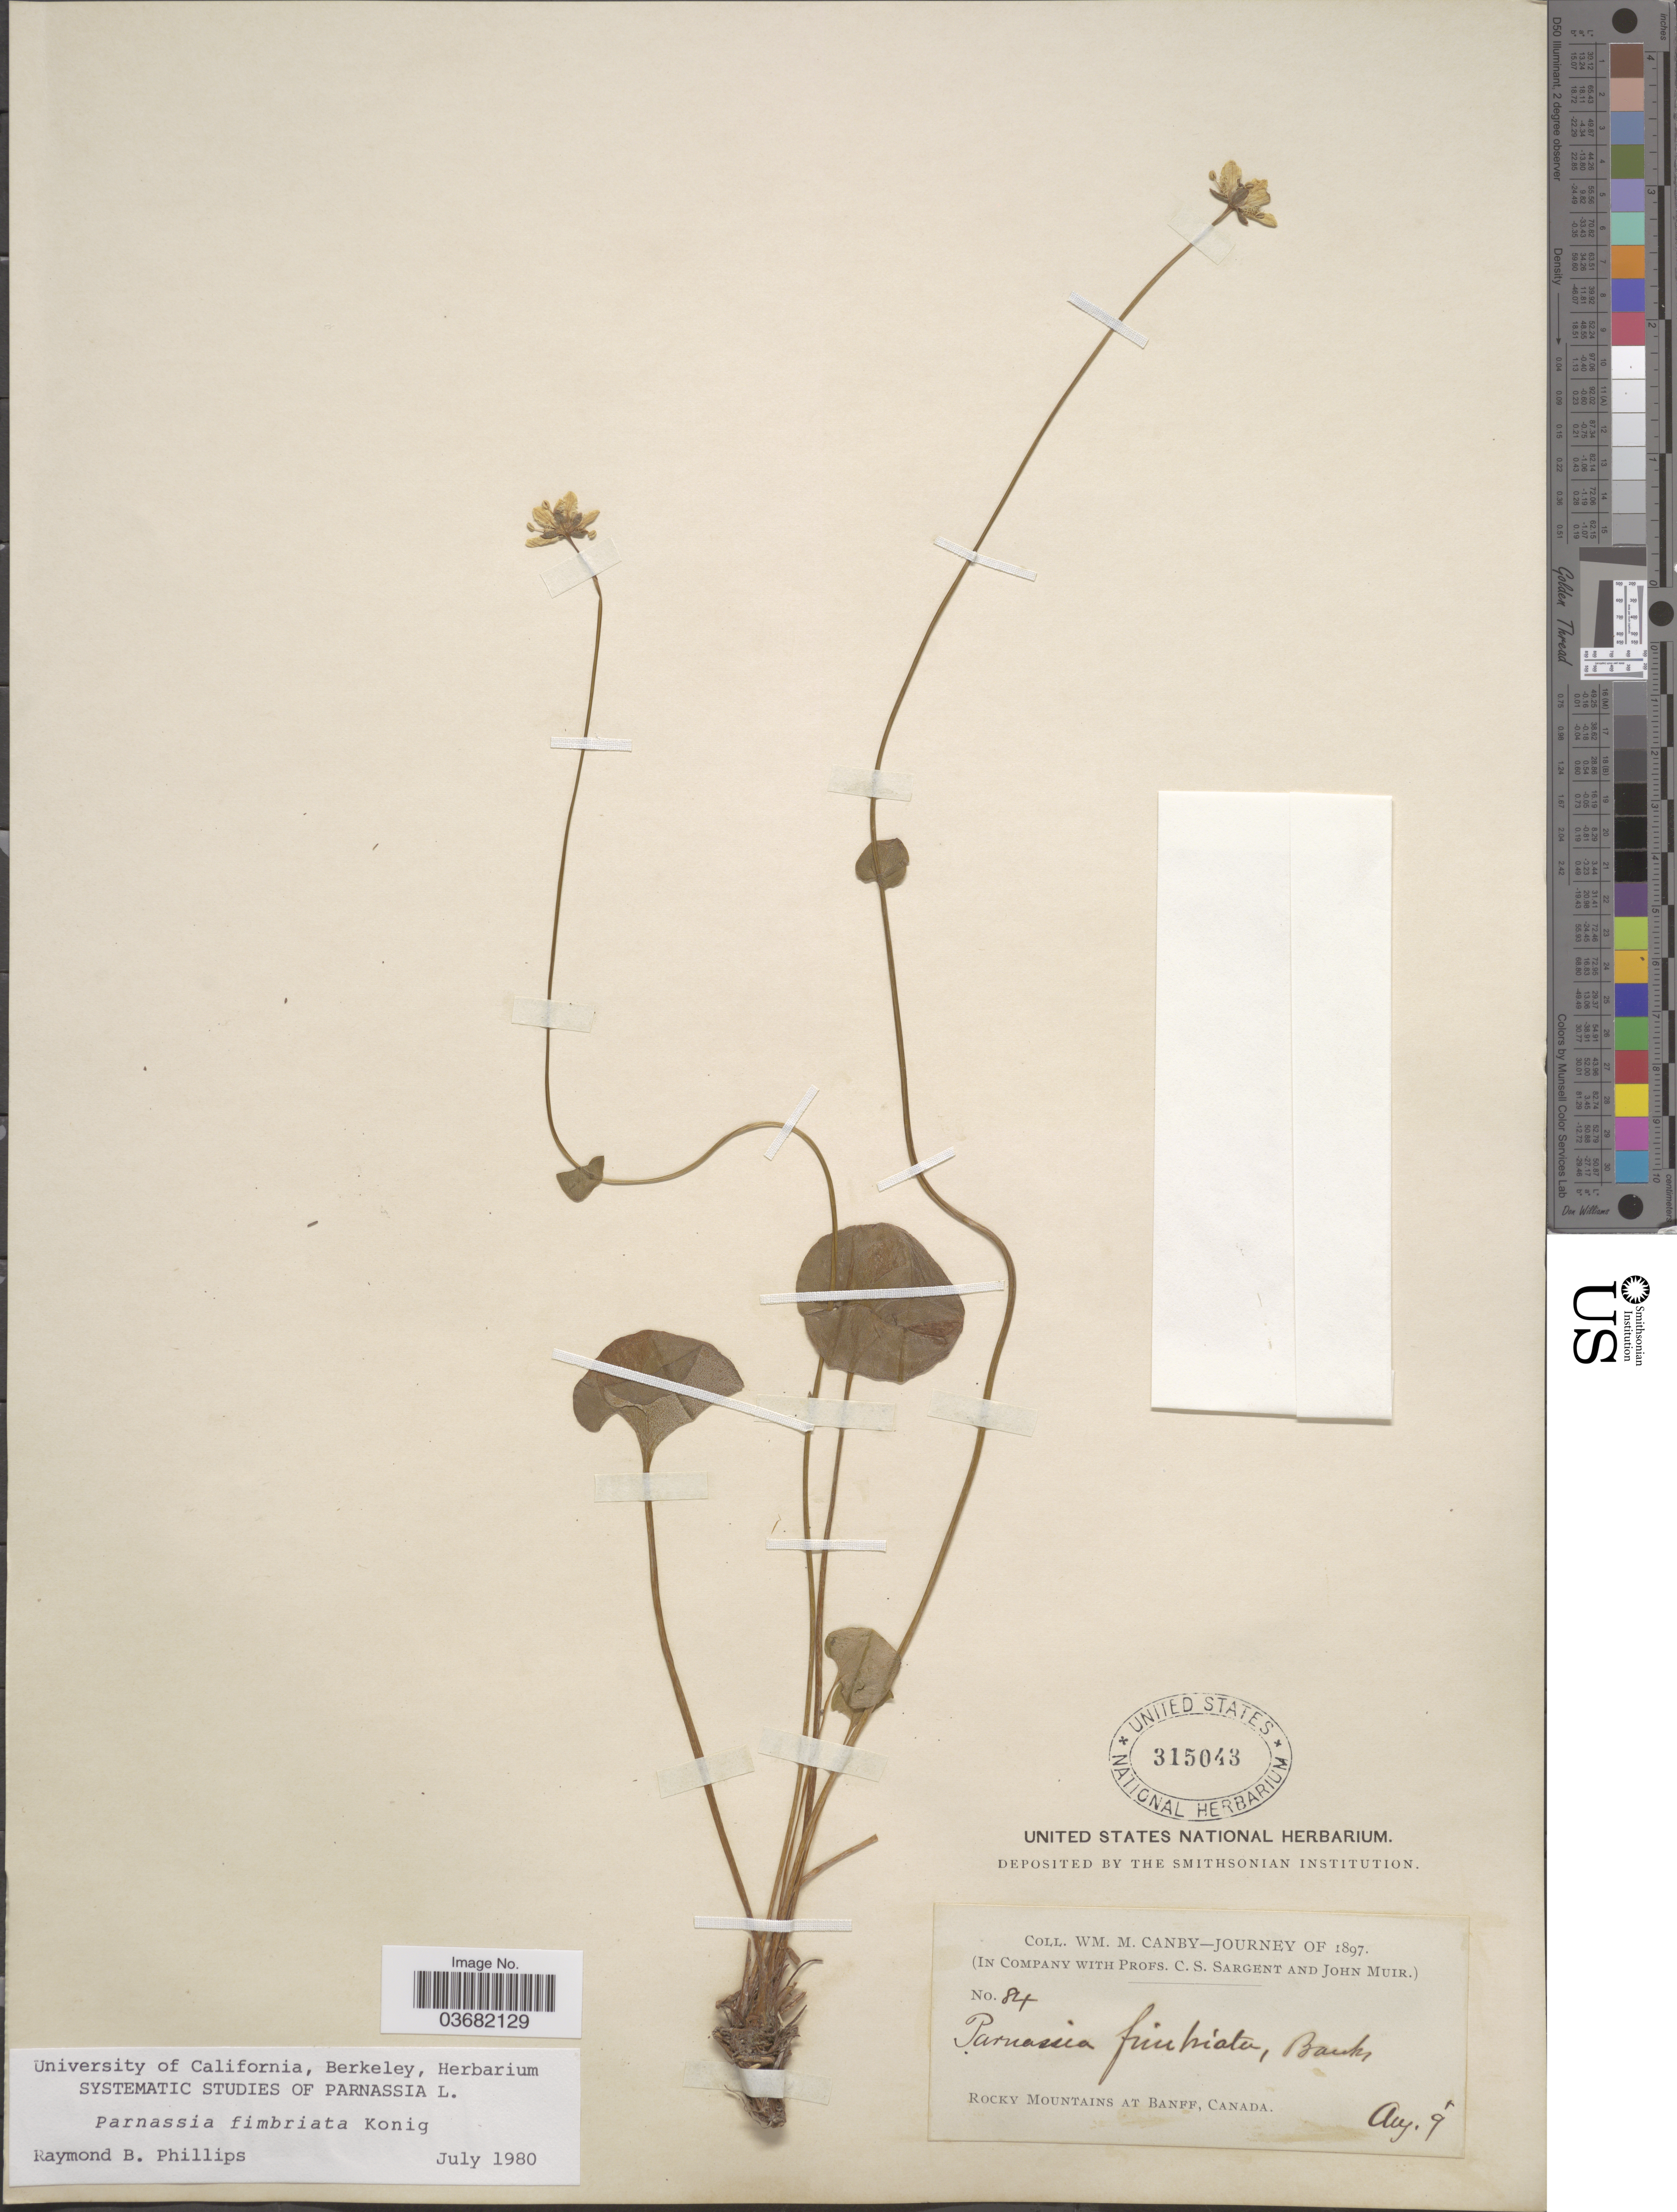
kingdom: Plantae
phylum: Tracheophyta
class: Magnoliopsida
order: Celastrales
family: Parnassiaceae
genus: Parnassia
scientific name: Parnassia fimbriata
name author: K.D. Koenig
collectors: W. M. Canby, C. S. Sargent & J. Muir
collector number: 84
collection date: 1897-08-09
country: Canada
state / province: Alberta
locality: Rocky Mountains at Banff.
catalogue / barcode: US 315043